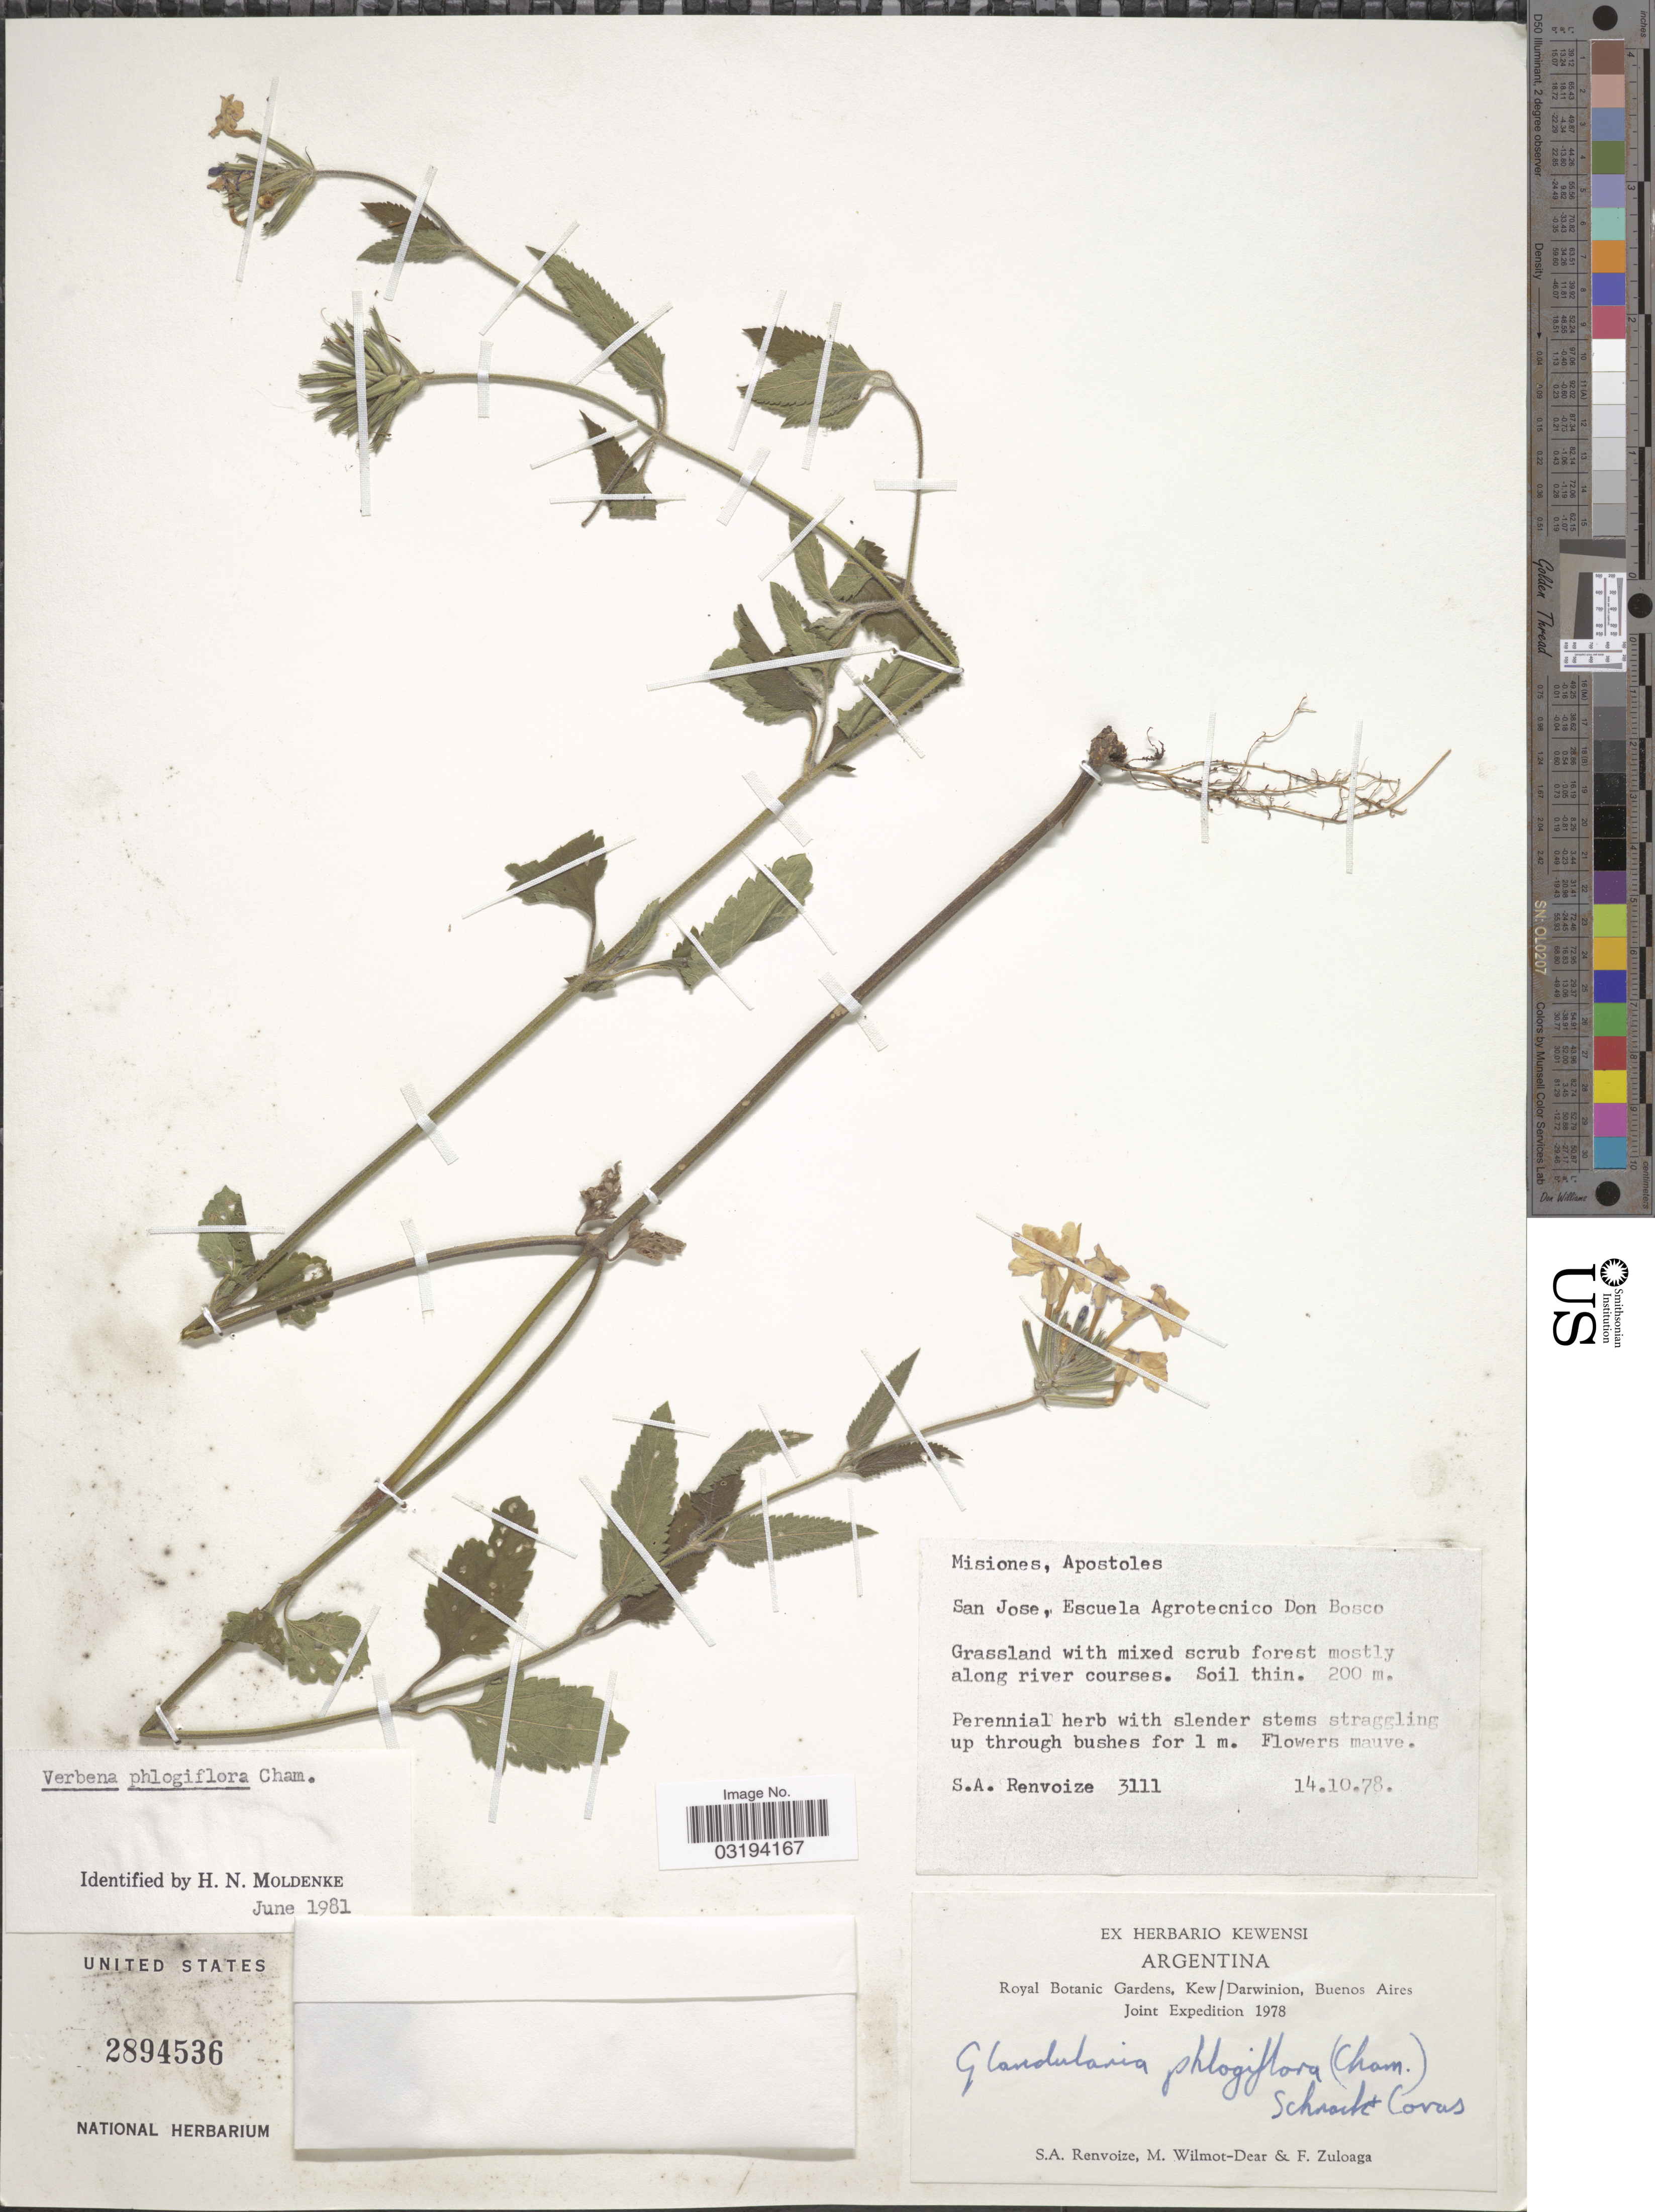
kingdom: Plantae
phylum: Tracheophyta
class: Magnoliopsida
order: Lamiales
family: Verbenaceae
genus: Verbena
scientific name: Verbena phlogiflora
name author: Cham.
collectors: S. A. Renvoize, M. Wilmot-Dear & F. Zuloaga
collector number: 3111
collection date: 1978-10-14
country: Argentina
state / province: Misiones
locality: Apostoles. San Jose, Escuela Agrotecnico Don Bosco.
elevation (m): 200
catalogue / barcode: US 2894536